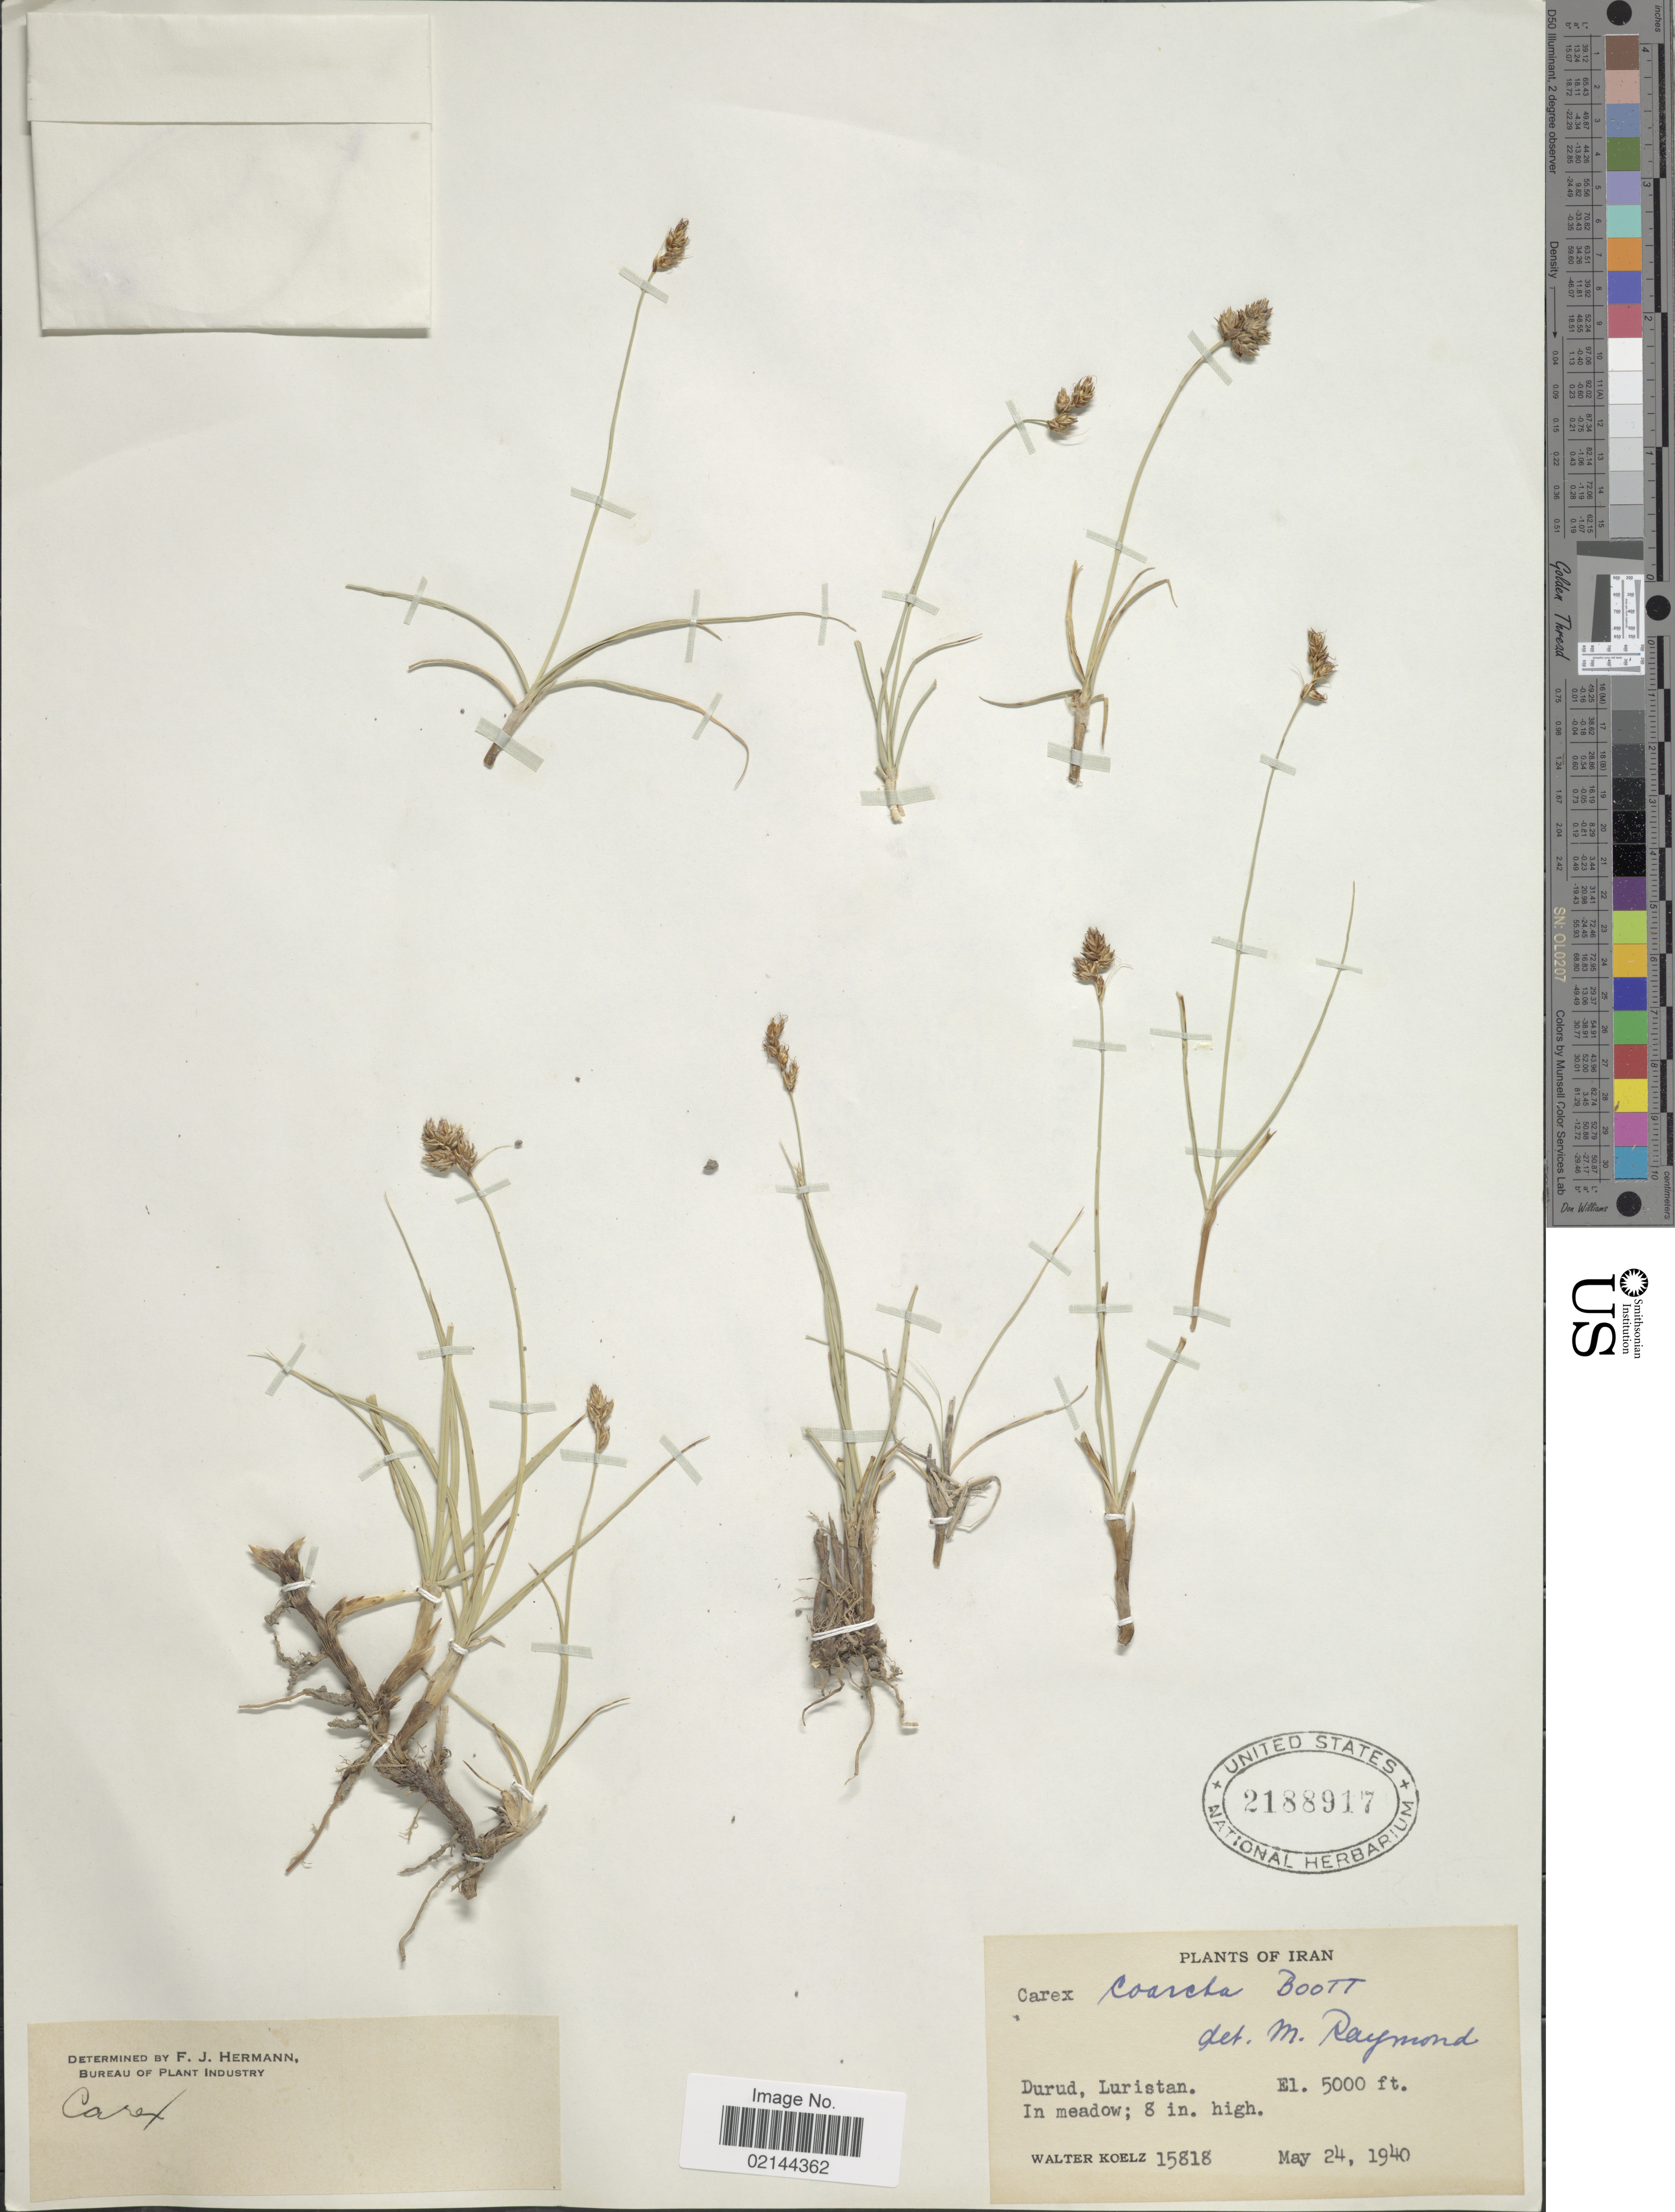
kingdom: Plantae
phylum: Tracheophyta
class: Liliopsida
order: Poales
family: Cyperaceae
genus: Carex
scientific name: Carex divisa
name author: Huds.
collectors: W. N. Koelz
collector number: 15818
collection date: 1940-05-24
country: Iran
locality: Durud, Luristan. In meadow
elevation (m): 1524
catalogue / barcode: US 2188917